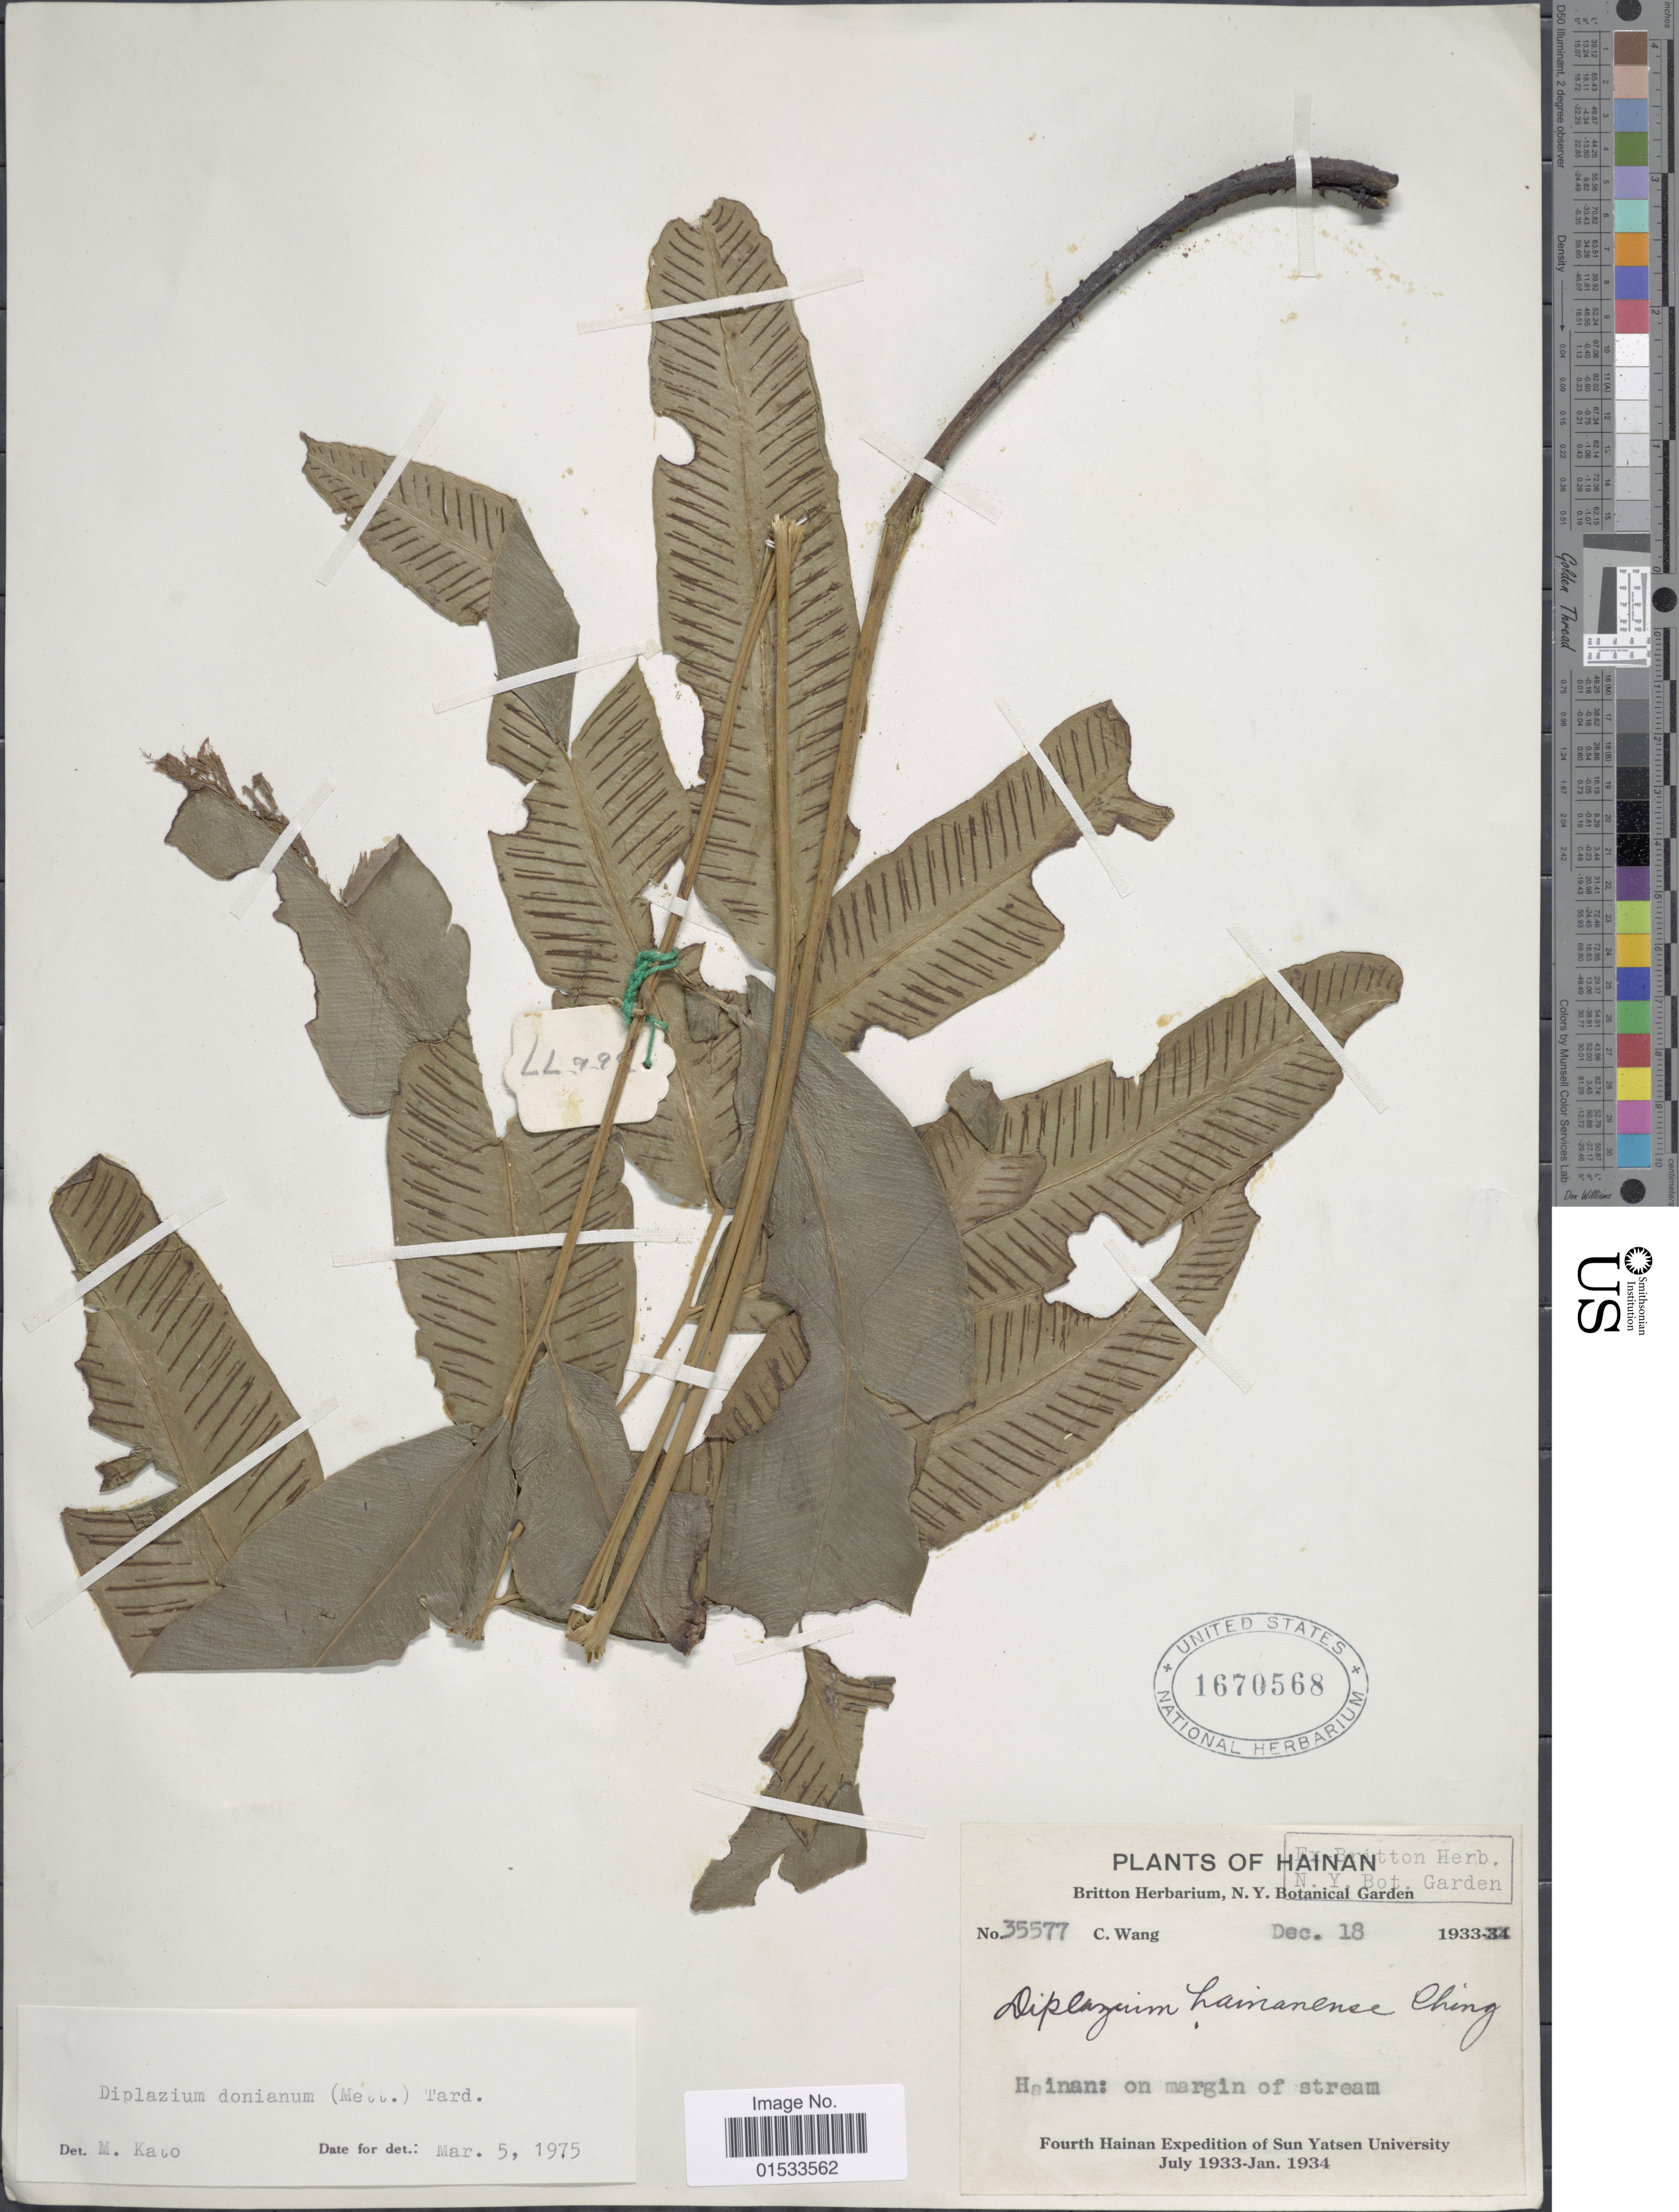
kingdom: Plantae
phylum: Tracheophyta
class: Polypodiopsida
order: Polypodiales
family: Athyriaceae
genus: Diplazium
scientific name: Diplazium donianum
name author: (Mett.) Tardieu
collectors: C. Wang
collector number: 35577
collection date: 1933-12-18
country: China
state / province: Hainan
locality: On margin of stream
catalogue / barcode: US 1670568